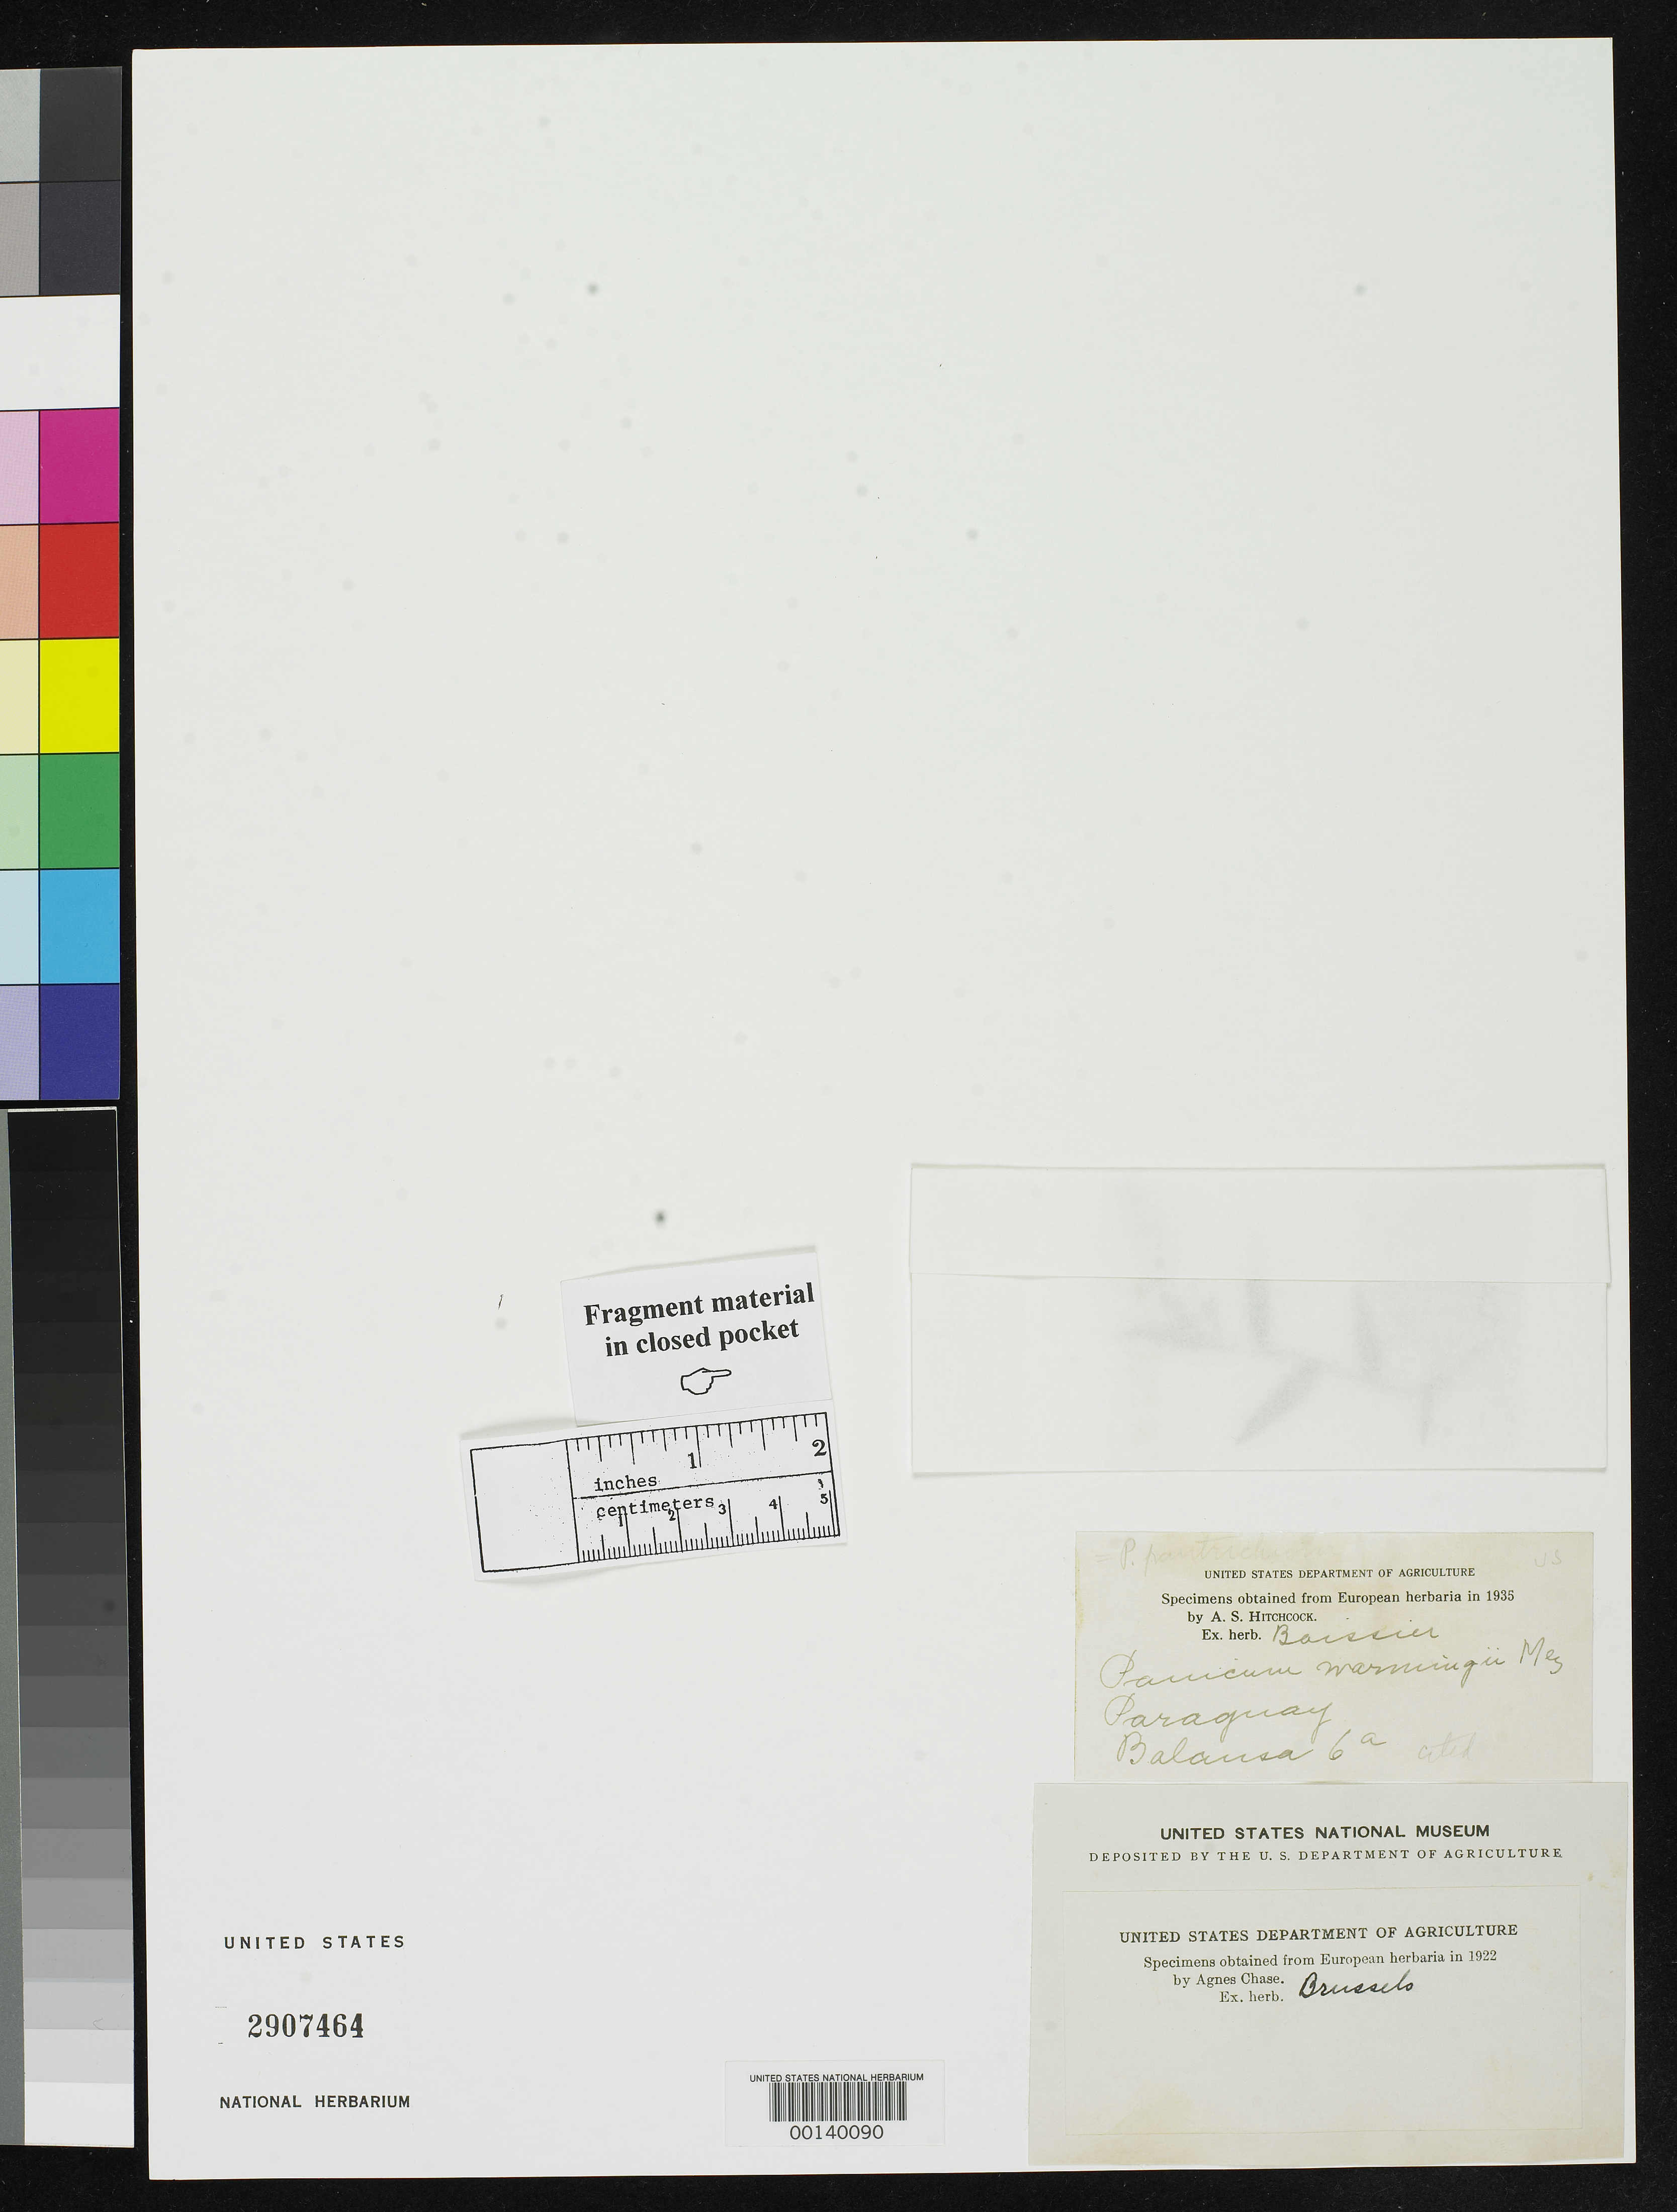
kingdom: Plantae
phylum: Tracheophyta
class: Liliopsida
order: Poales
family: Poaceae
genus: Panicum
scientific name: Panicum warmingii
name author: Mez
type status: Type Fragment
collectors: B. Balansa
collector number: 6 a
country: Paraguay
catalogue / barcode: US 2907464